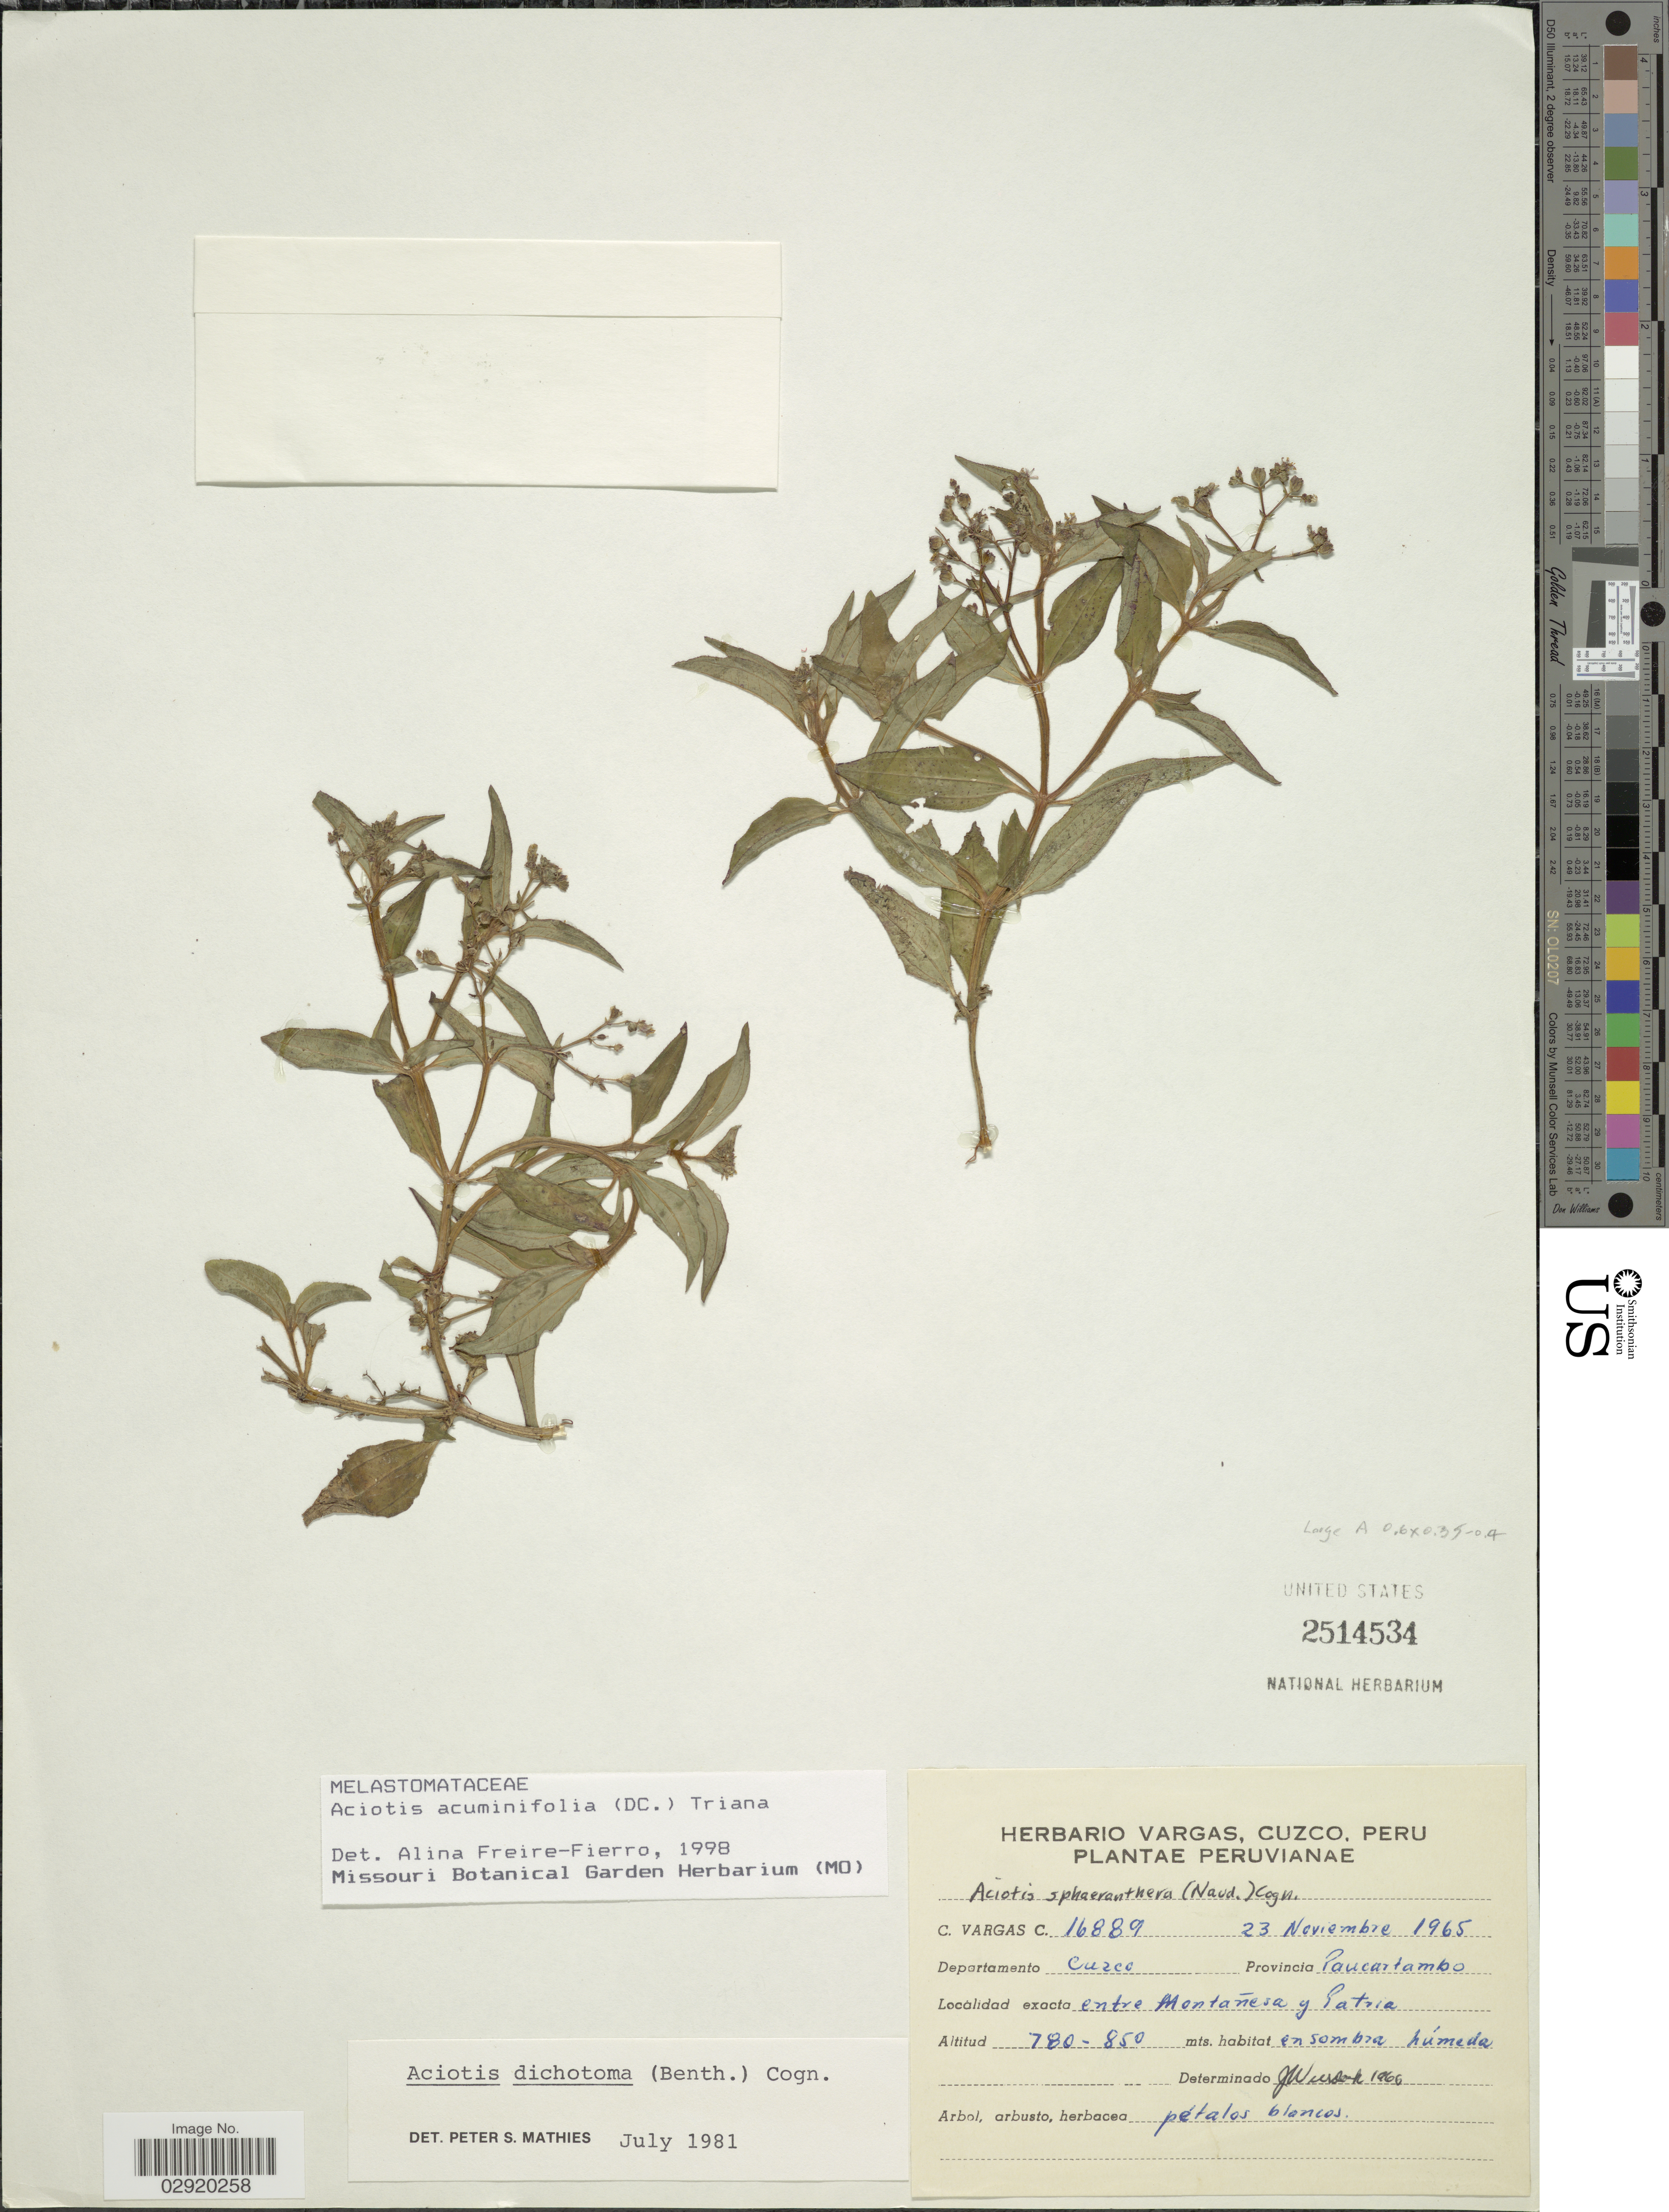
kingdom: Plantae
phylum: Tracheophyta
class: Magnoliopsida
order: Myrtales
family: Melastomataceae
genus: Aciotis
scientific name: Aciotis acuminifolia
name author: (Mart. ex DC.) Triana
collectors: C. Vargas Calderón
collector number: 16889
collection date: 1965-11-23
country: Peru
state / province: Cusco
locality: Departamento Cuzco, Provincia Paucartambo, entre Montañesa y Patria.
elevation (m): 780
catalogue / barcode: US 2514534